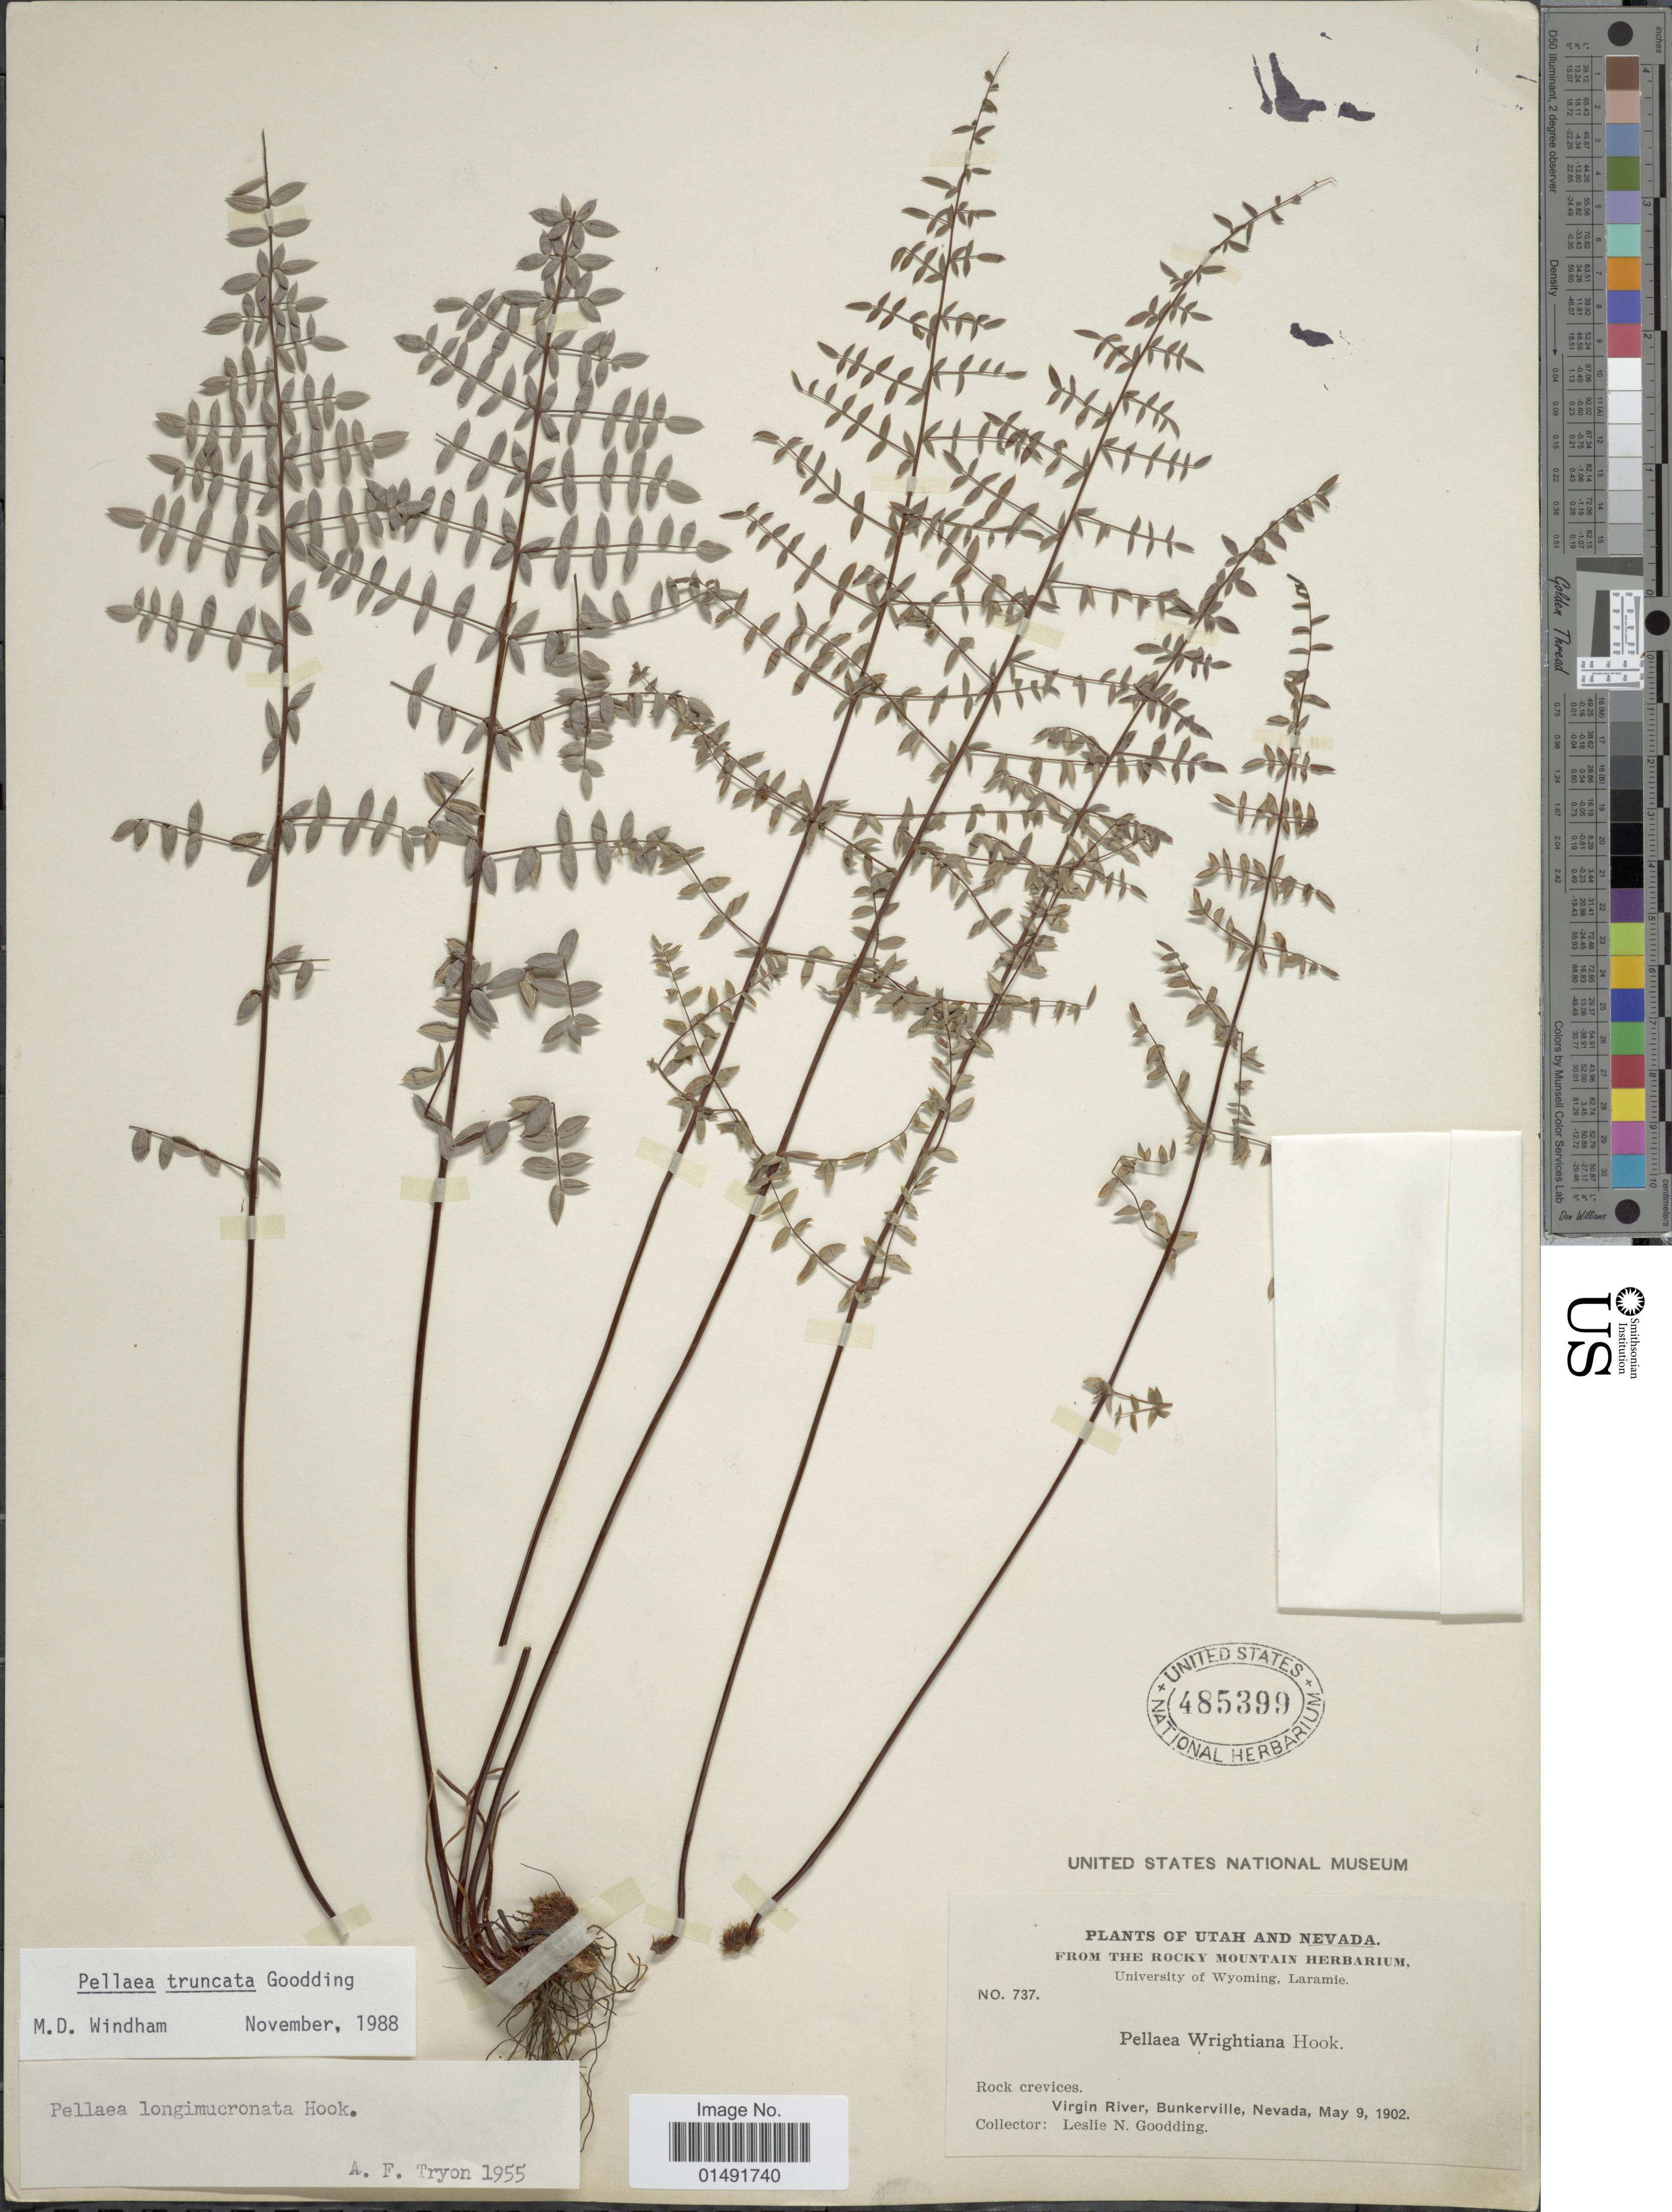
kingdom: Plantae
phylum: Tracheophyta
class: Polypodiopsida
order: Polypodiales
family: Pteridaceae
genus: Pellaea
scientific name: Pellaea truncata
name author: Goodd.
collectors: L. N. Goodding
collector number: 737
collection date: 1902-05-09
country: United States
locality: Utah and Nevada, Rock crevices, Virgin River, Bunkerville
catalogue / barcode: US 485399